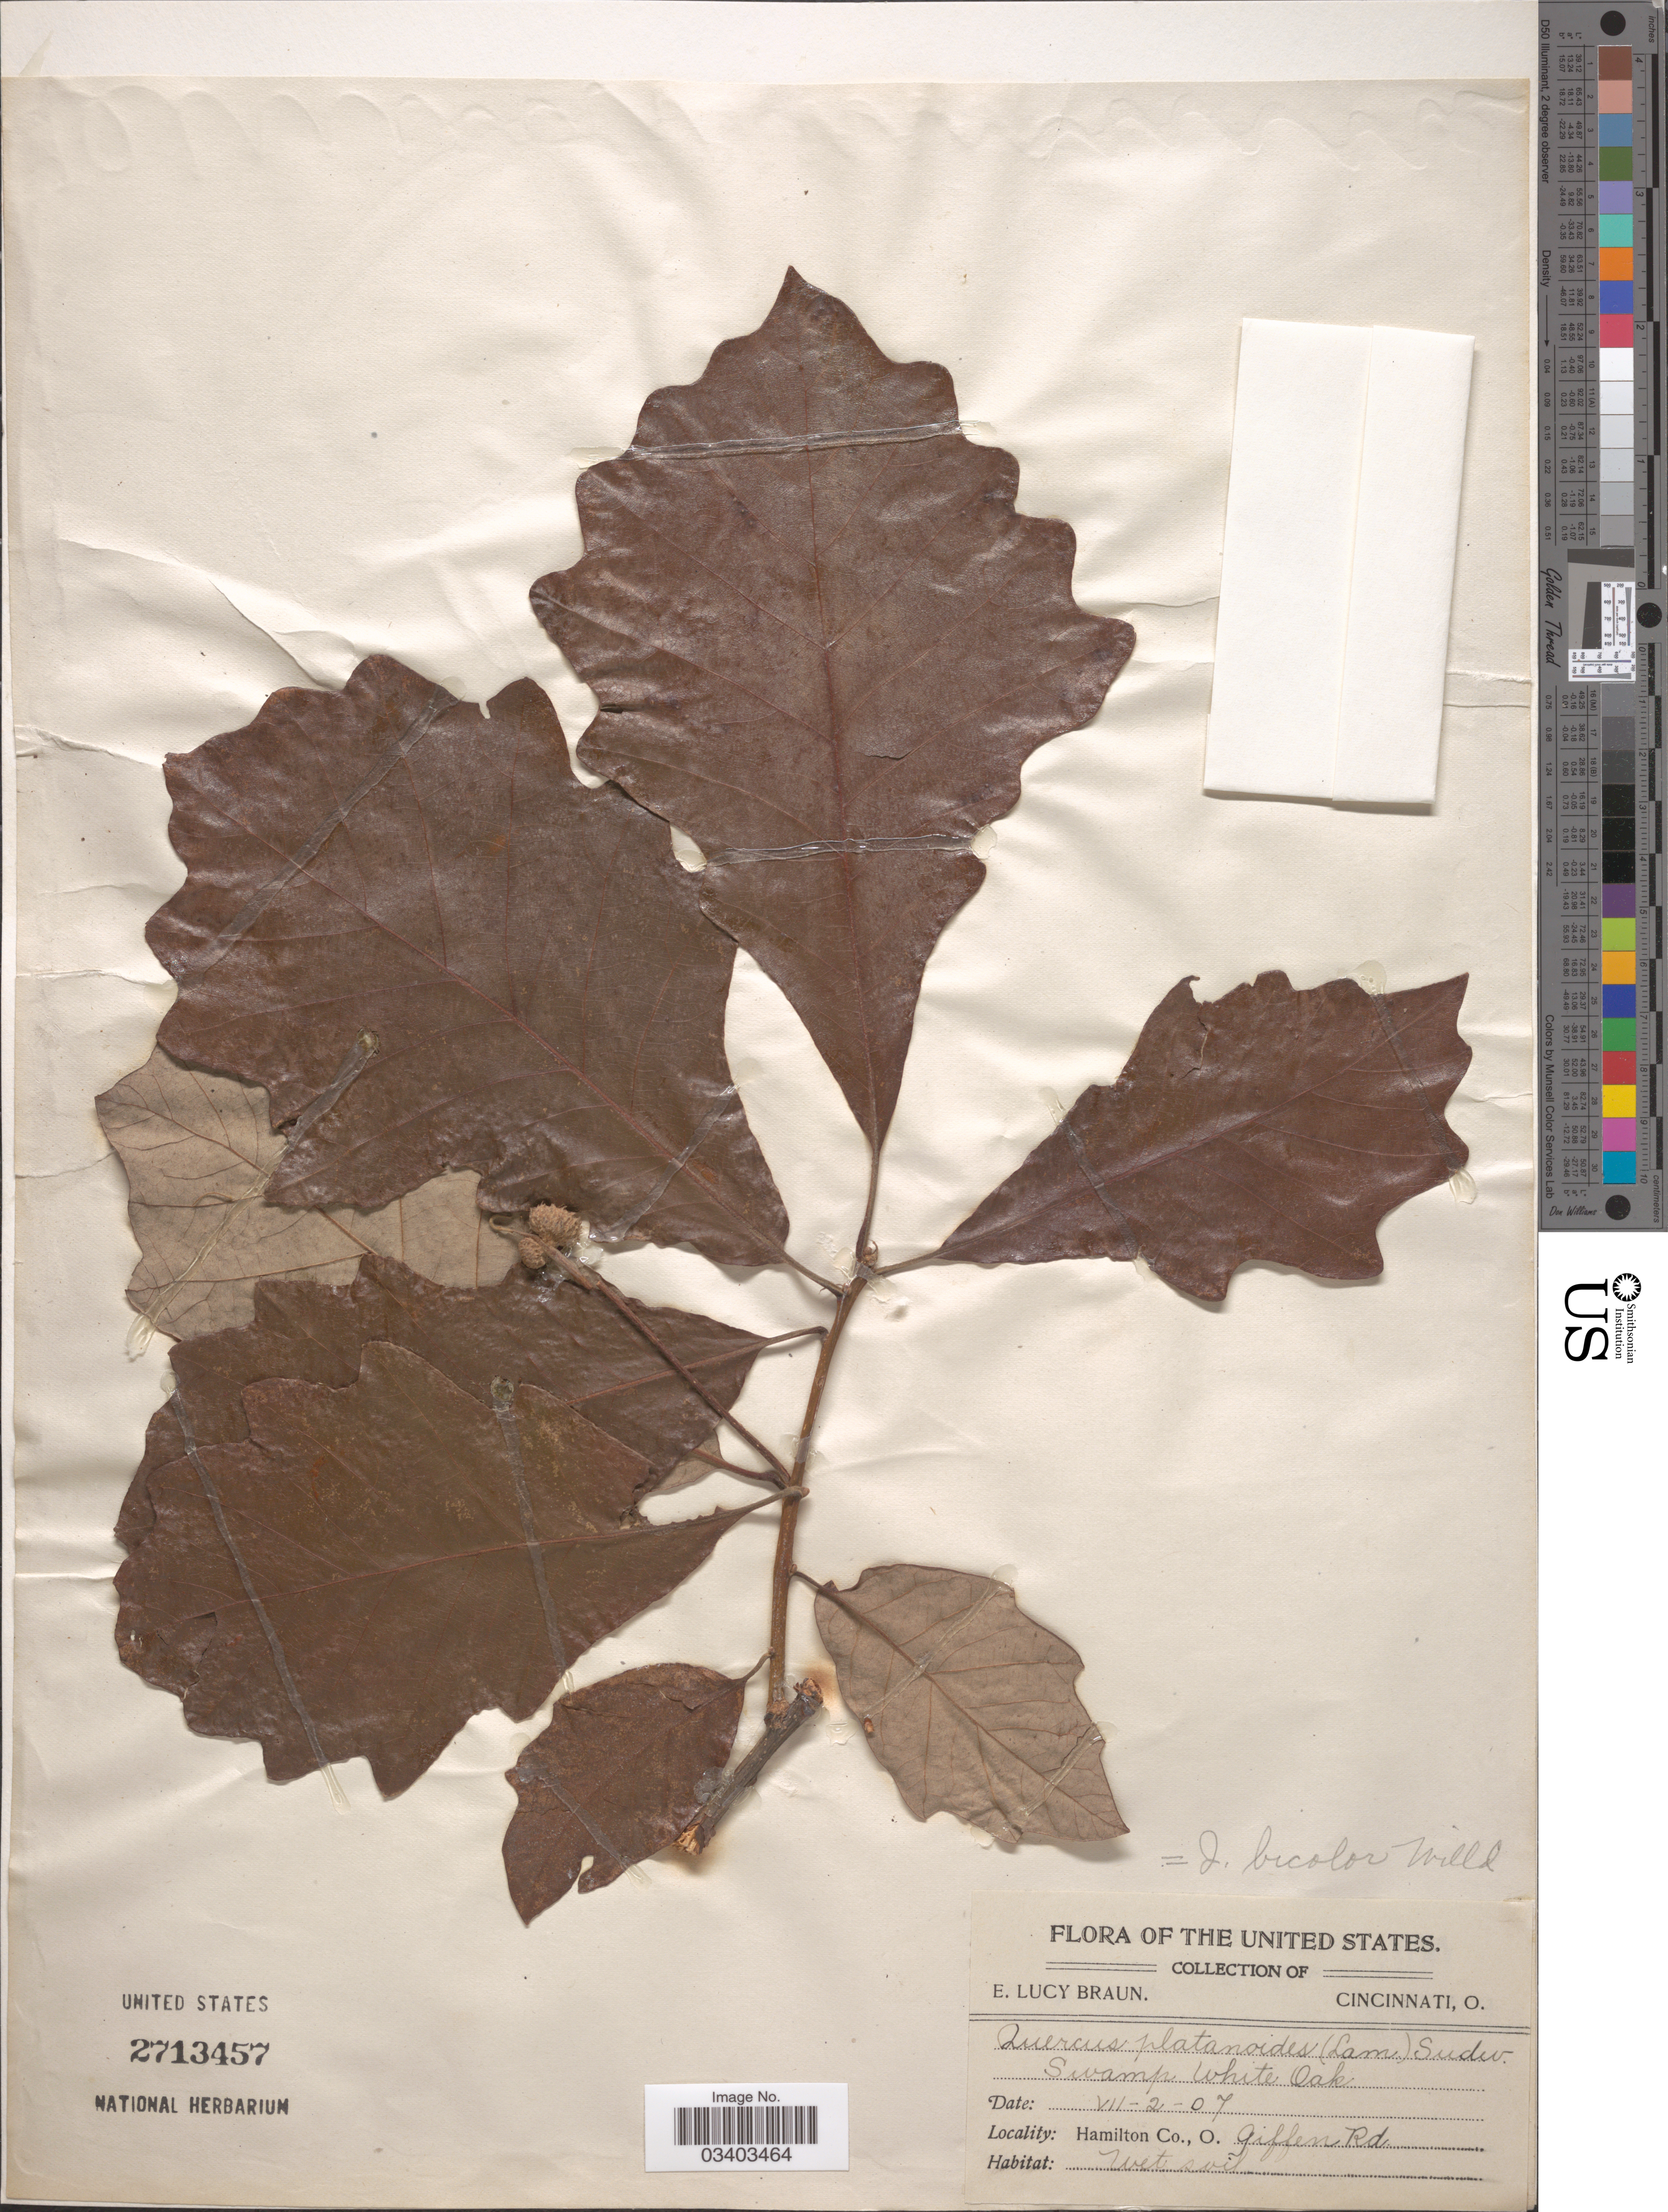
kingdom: Plantae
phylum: Tracheophyta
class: Magnoliopsida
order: Fagales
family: Fagaceae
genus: Quercus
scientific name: Quercus bicolor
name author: Willd.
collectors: E. L. Braun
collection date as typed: Transcribed d/m/y: 2/7/7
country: United States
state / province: Ohio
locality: Hamilton Co., Giffen Rd.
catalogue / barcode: US 2713457